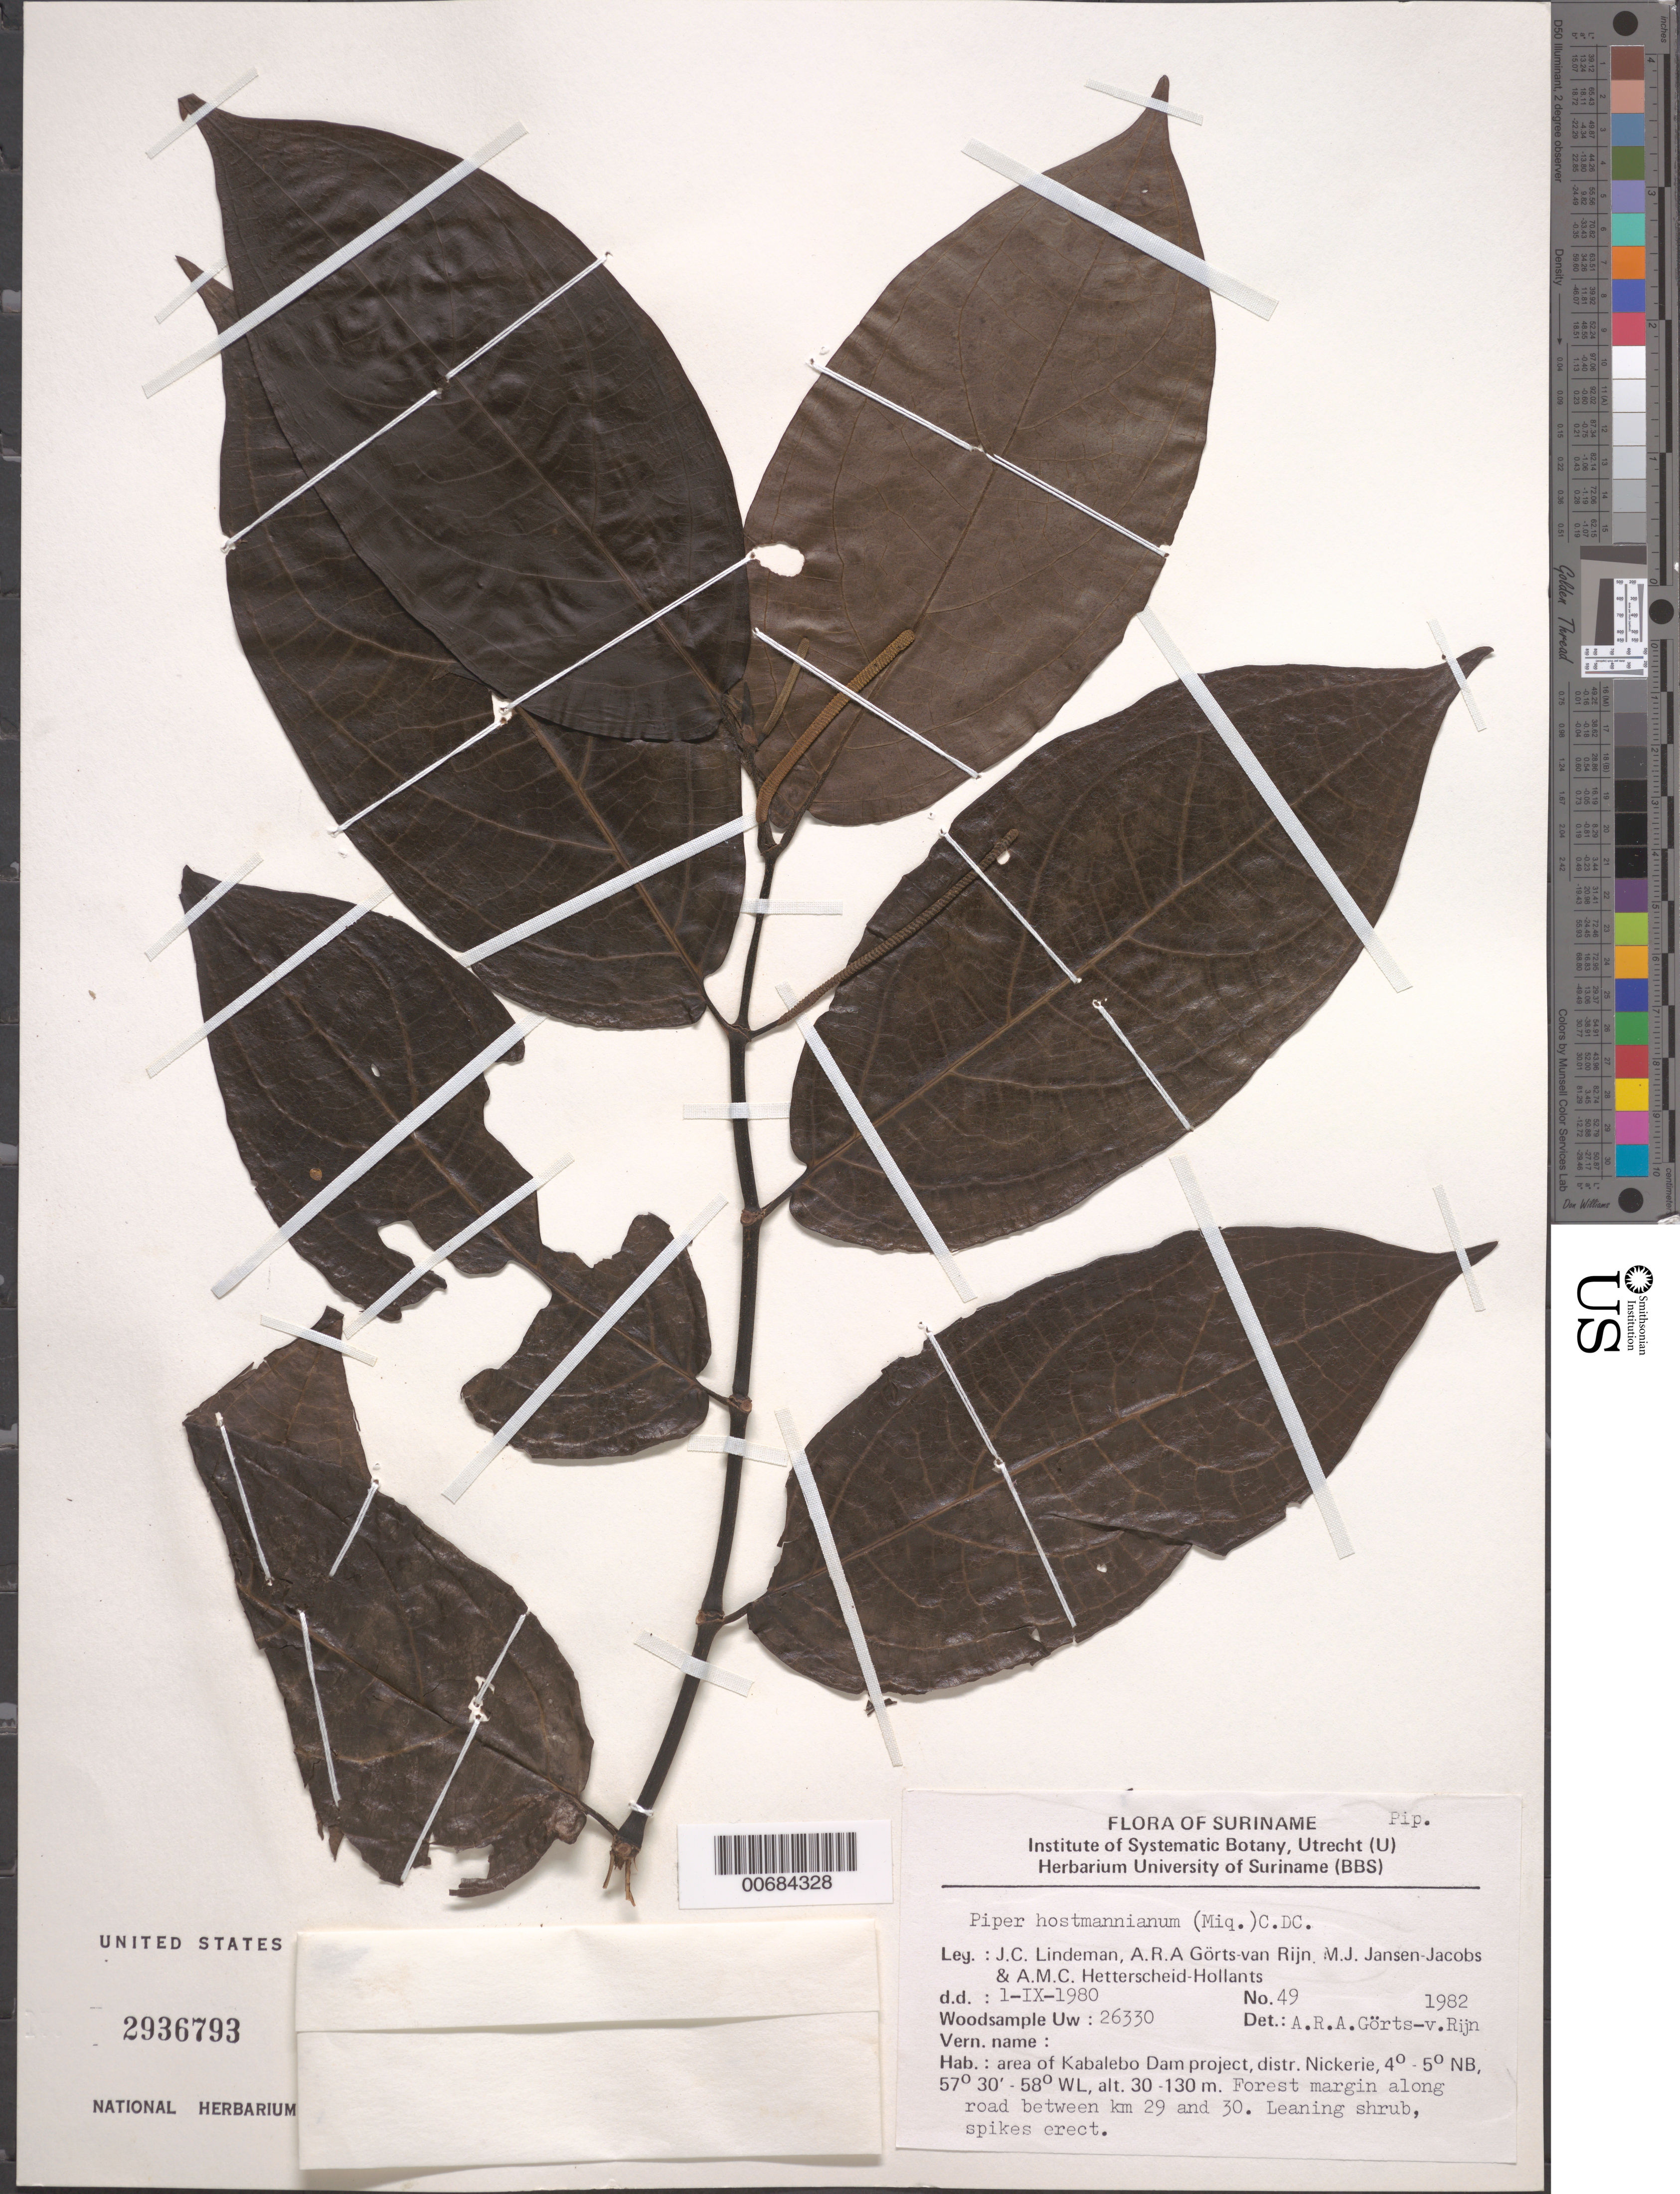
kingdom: Plantae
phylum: Tracheophyta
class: Magnoliopsida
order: Piperales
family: Piperaceae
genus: Piper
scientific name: Piper hostmannianum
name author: (Miq.) C. DC.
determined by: Görts-van Rijn, A. R. A.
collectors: J. C. Lindeman, A. .R. A. Görts-van Rijn, M. J. Jansen-Jacobs & A. Hetterscheid-Hollants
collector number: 80 49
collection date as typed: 1-Sep-80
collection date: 1980-09-01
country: Suriname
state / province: Nickerie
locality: Kabalebo Dam project area, km 29-30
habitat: Forest margin along road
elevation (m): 30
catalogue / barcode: US 2936793